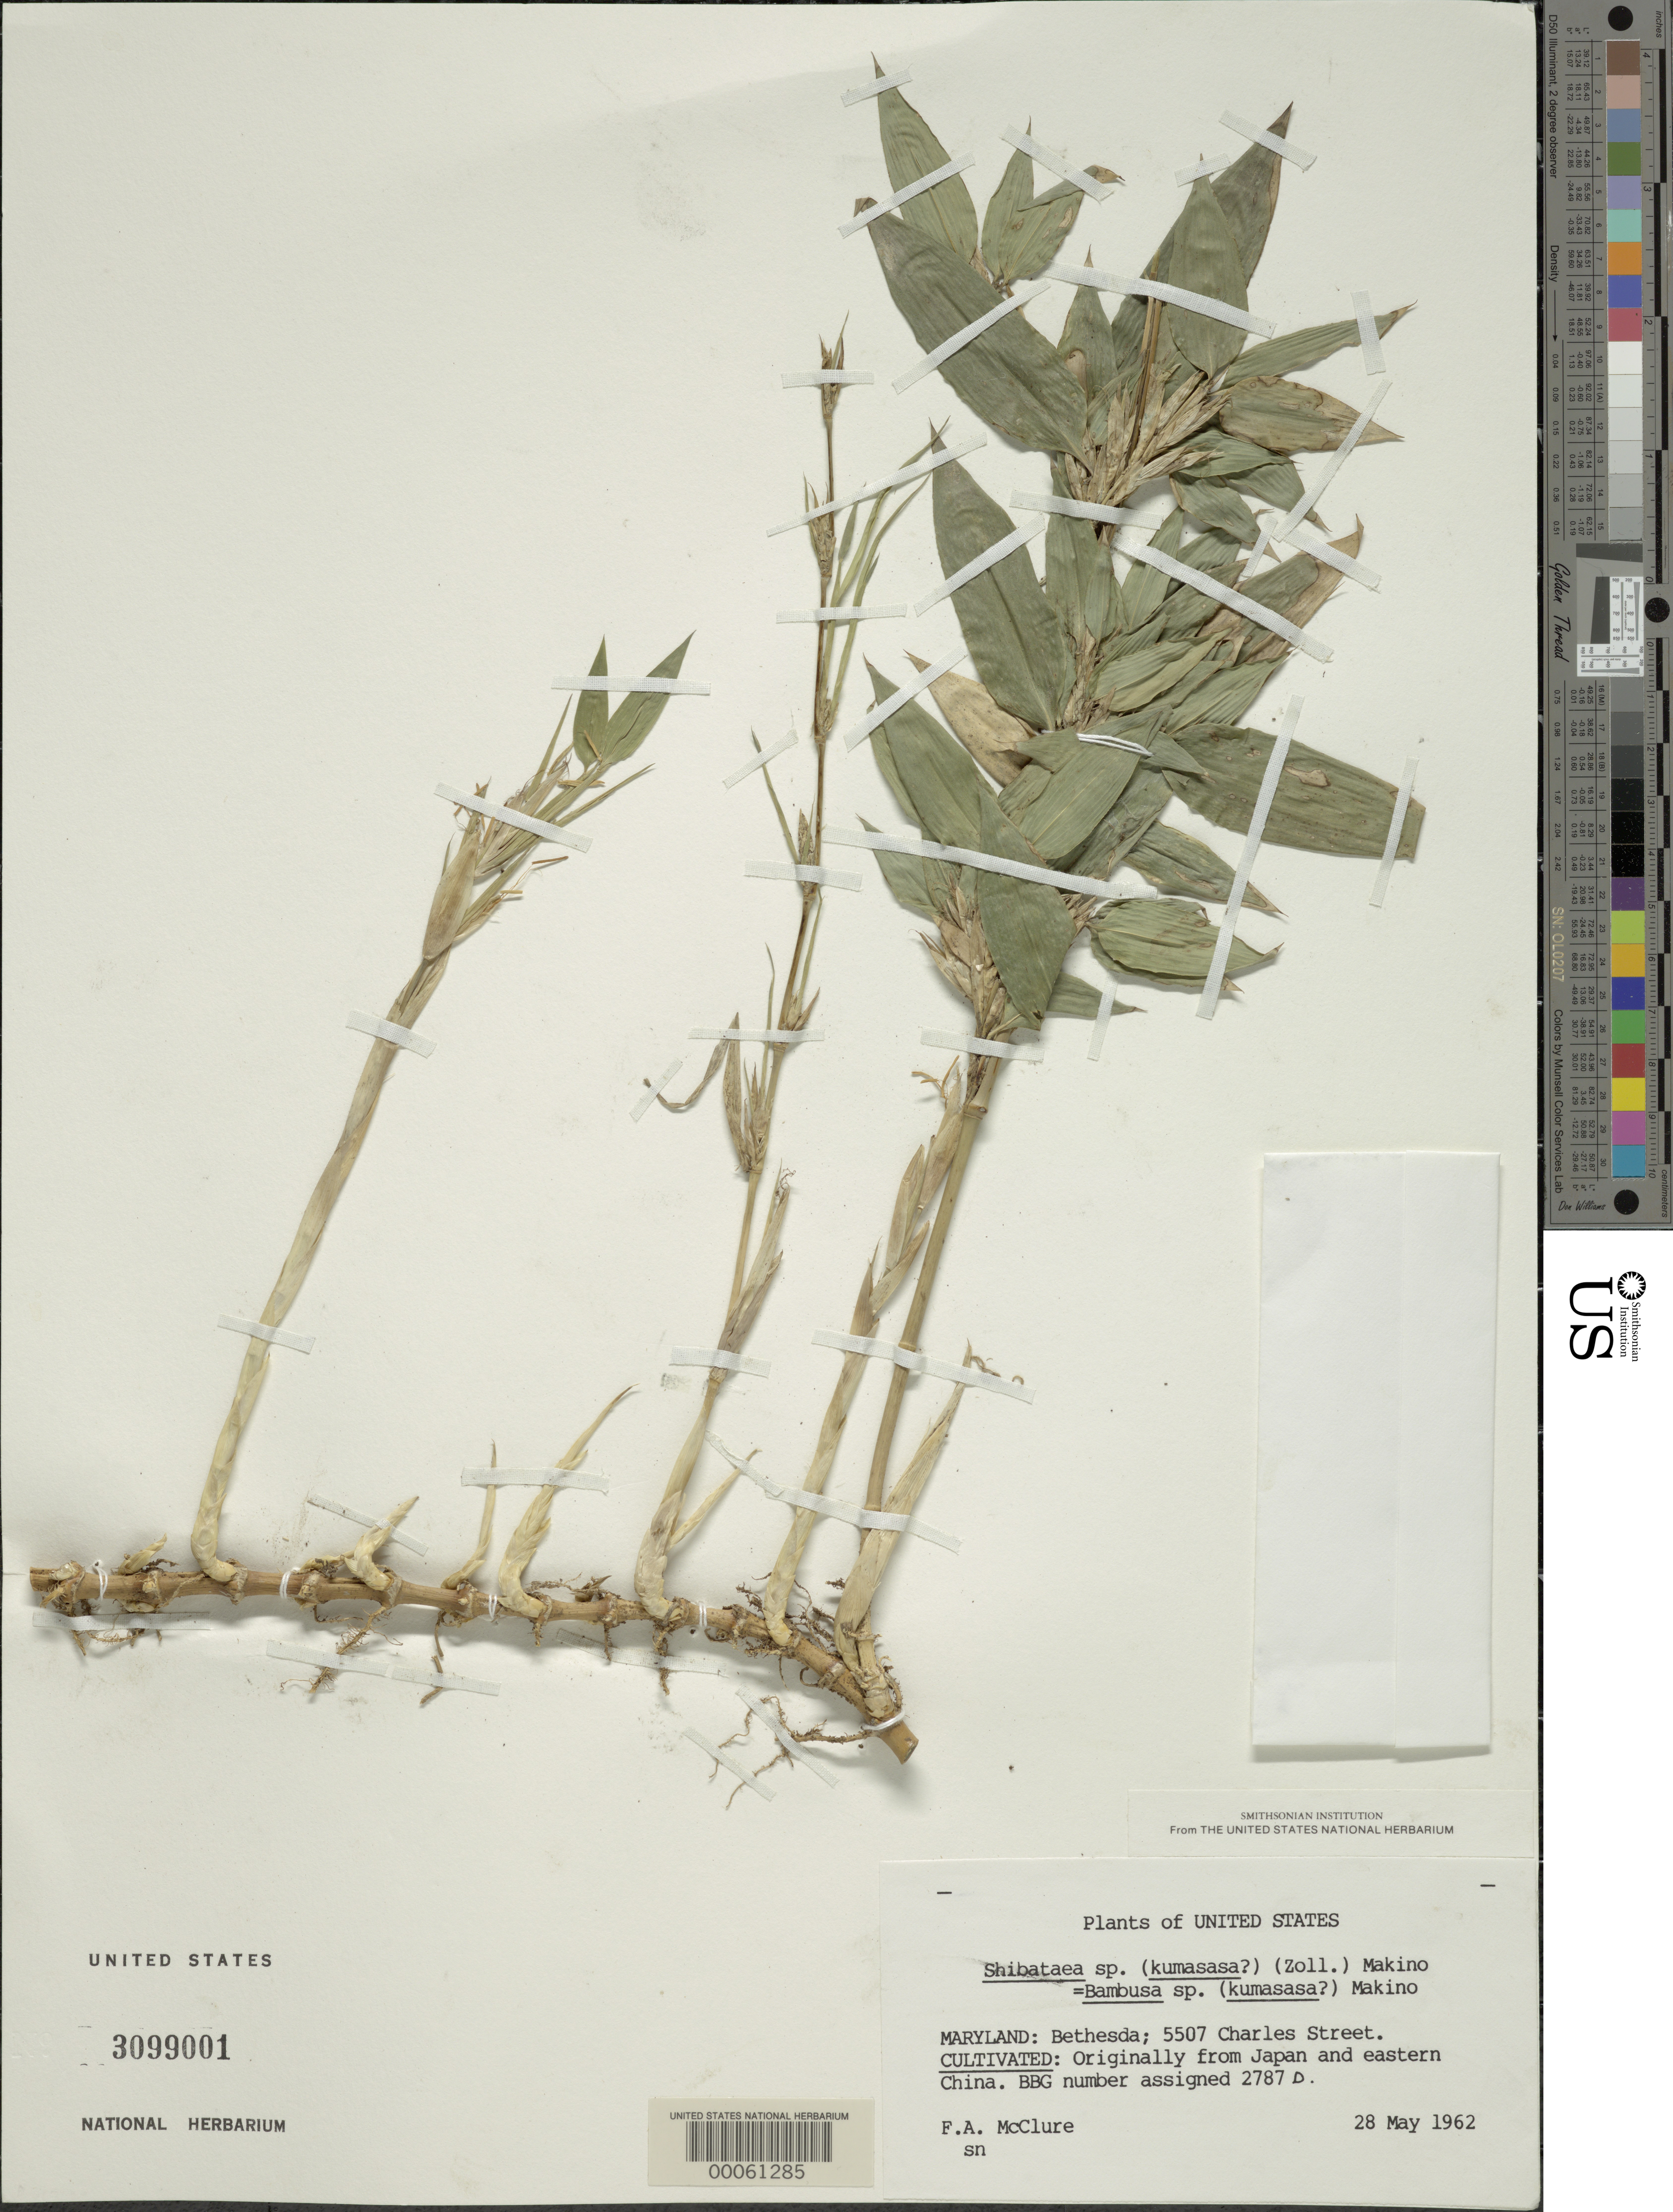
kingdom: Plantae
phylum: Tracheophyta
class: Liliopsida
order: Poales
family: Poaceae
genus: Shibataea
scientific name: Shibataea kumasasa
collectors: F. A. McClure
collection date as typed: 28 May 1962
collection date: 1962-05-28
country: United States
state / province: Maryland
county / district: Montgomery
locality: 5507 Charles Street, Bethesda (McClure's garden)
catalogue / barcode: US 3099001